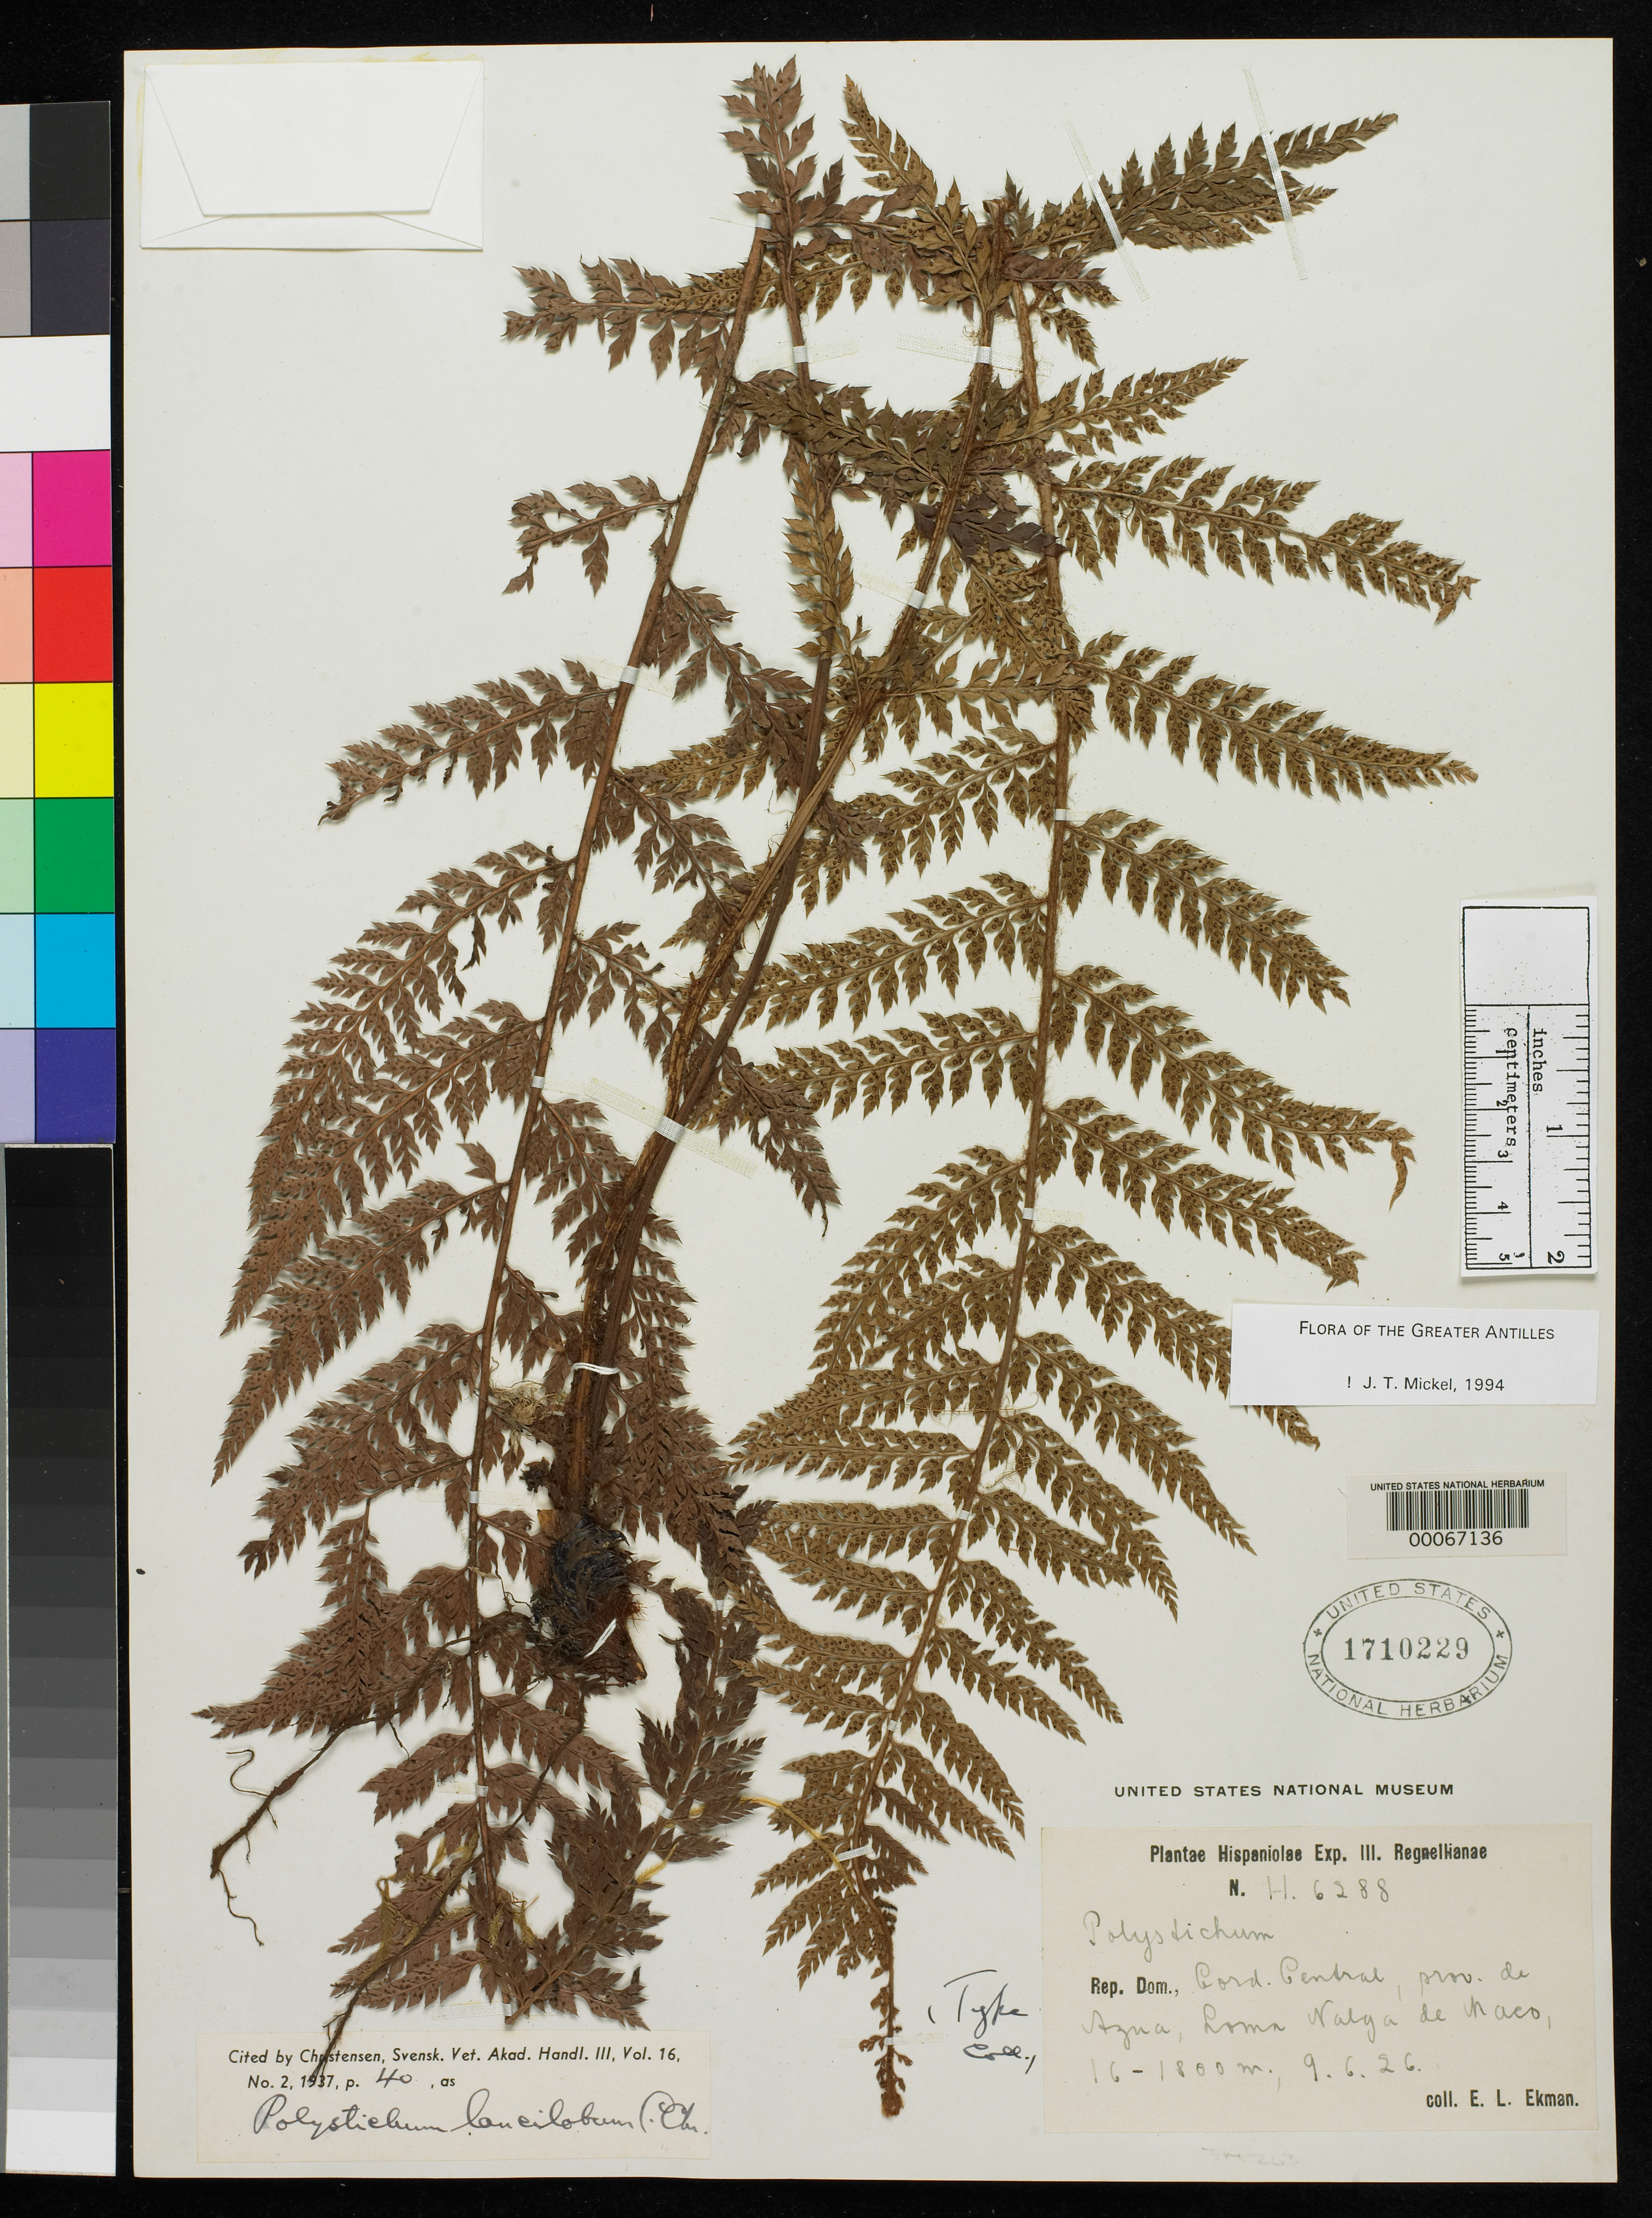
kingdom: Plantae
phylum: Tracheophyta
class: Polypodiopsida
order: Polypodiales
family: Dryopteridaceae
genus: Polystichum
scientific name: Polystichum lancilobum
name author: C. Chr.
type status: Isotype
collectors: E. L. Ekman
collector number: H6288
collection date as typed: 08 Jun 1926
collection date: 1926-06-08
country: Dominican Republic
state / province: Azua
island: Hispaniola Island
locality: Loma Nalga de Maco.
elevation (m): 1700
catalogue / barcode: US 1710229